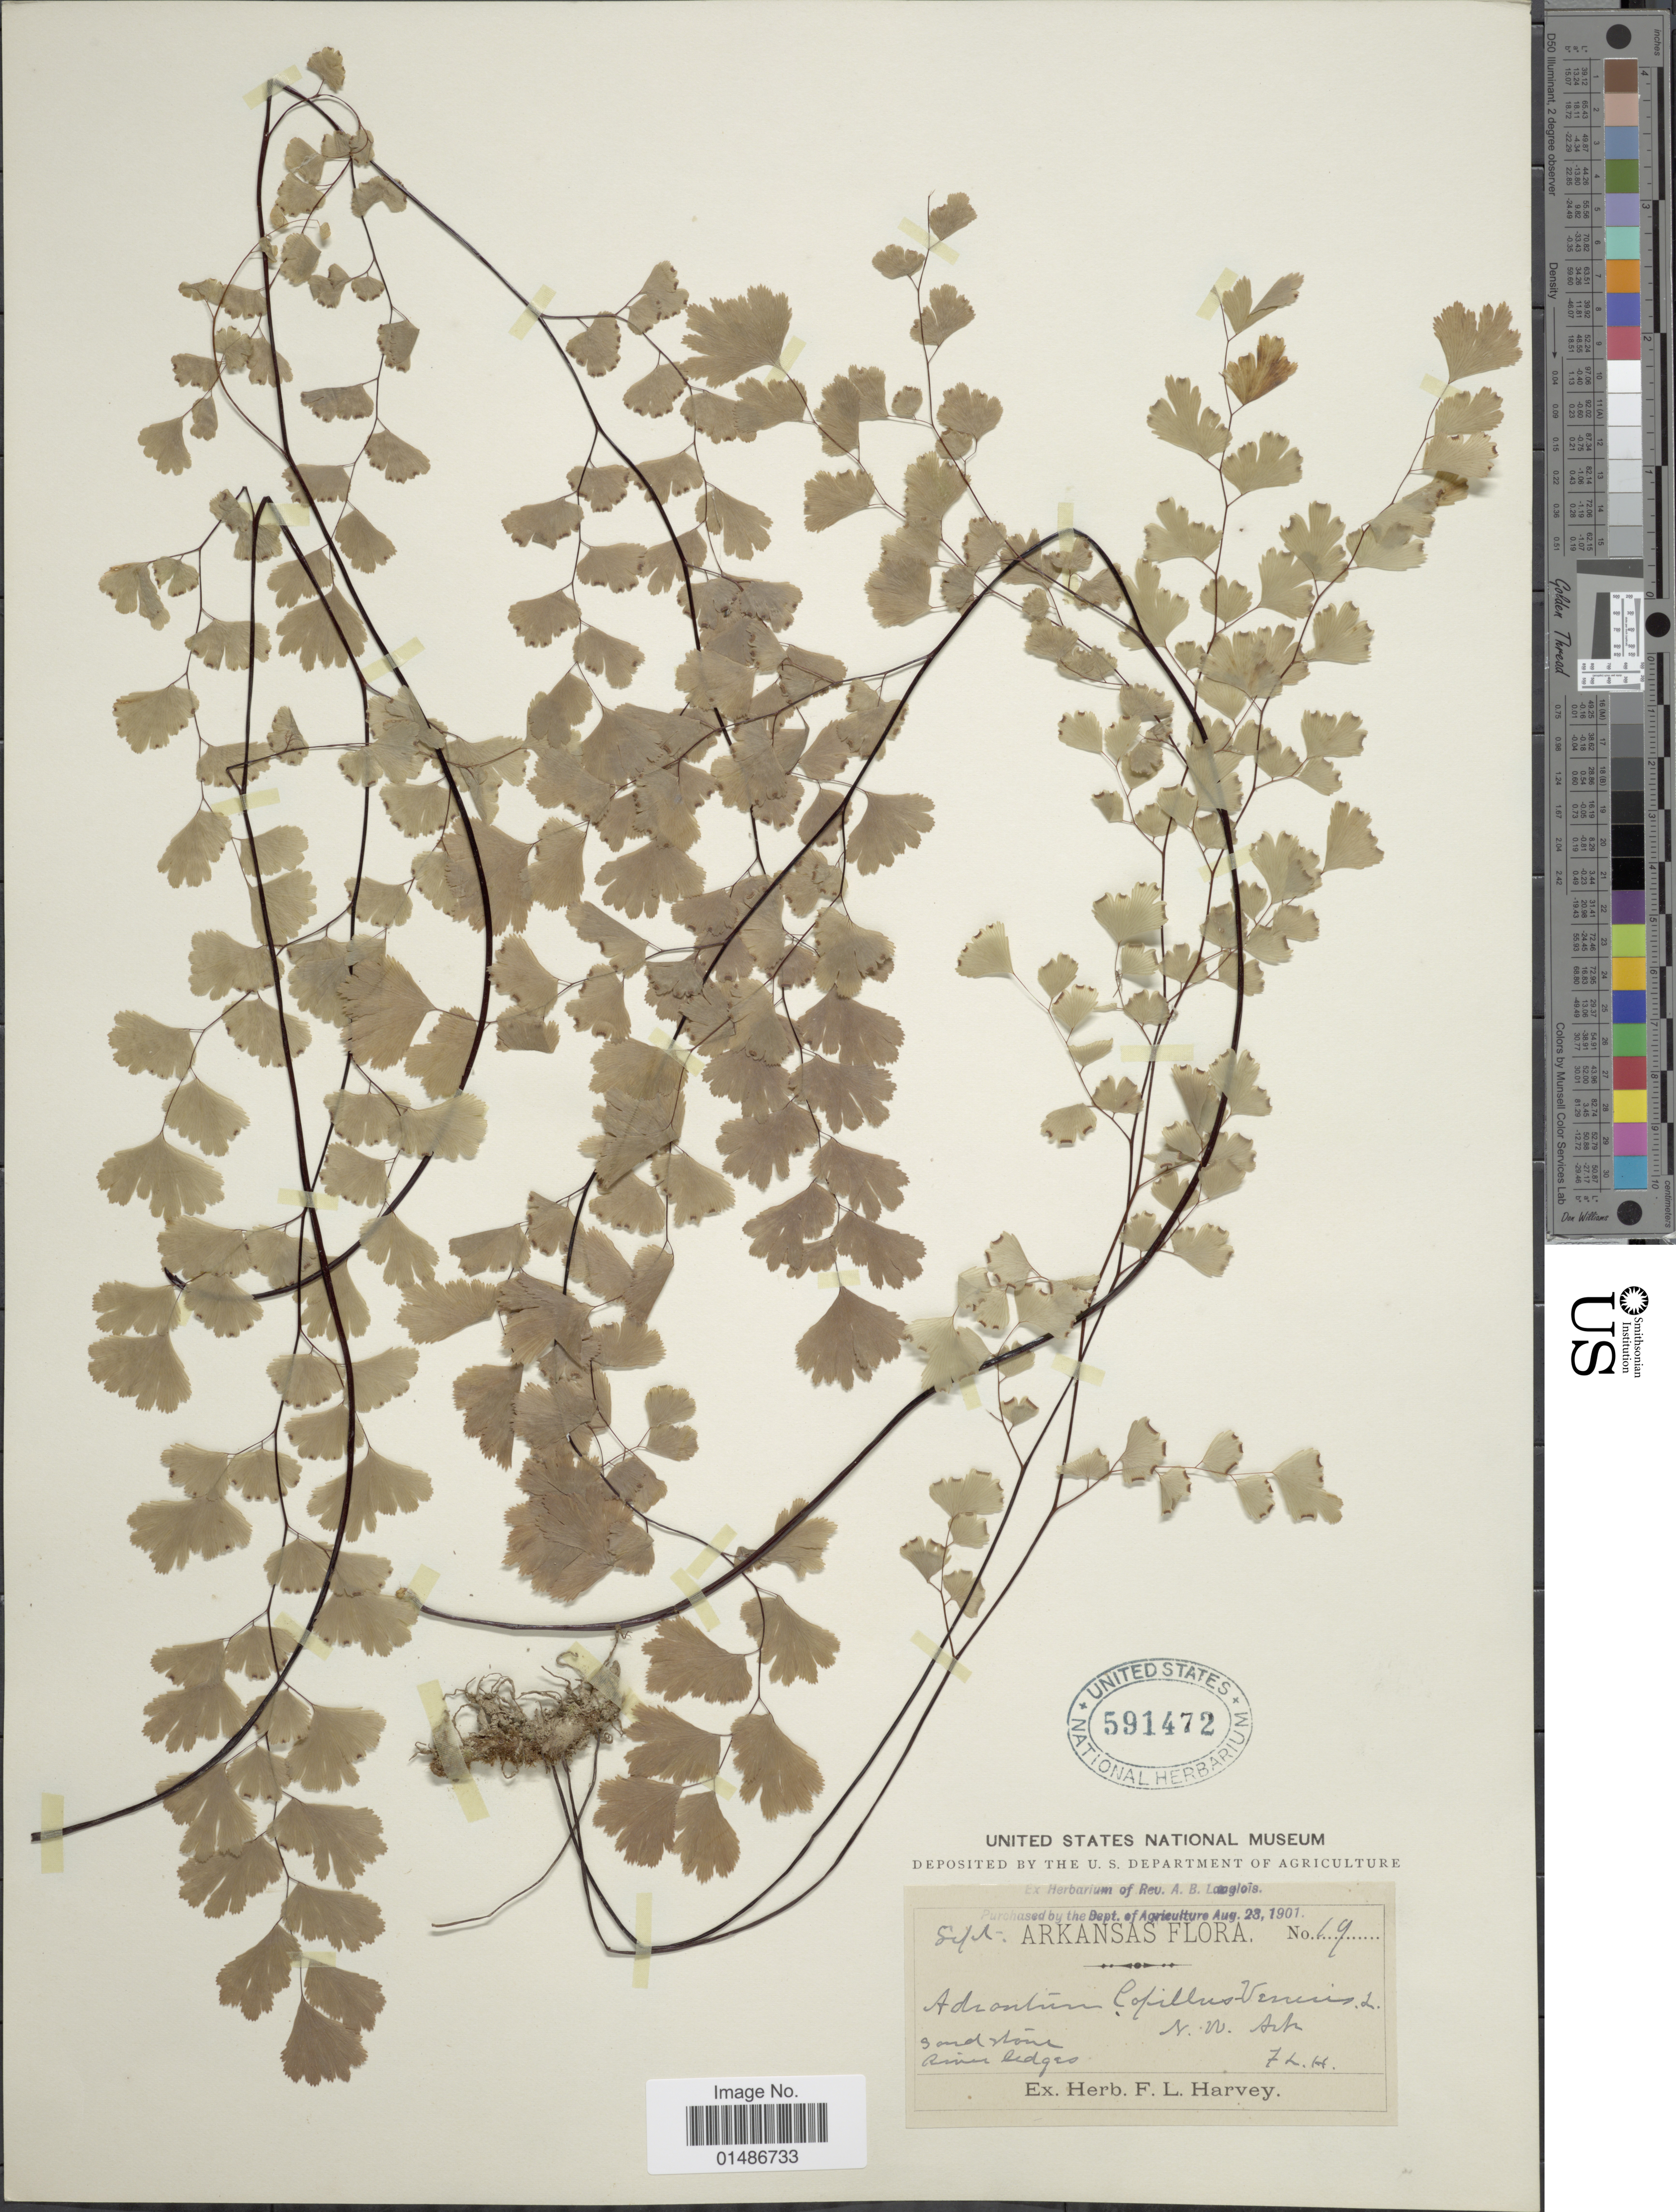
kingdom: Plantae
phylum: Tracheophyta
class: Polypodiopsida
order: Polypodiales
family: Pteridaceae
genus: Adiantum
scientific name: Adiantum capillus-veneris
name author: L.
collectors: F. L. Harvey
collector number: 19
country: United States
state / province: Arkansas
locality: Sandstone, N.W.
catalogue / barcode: US 591472